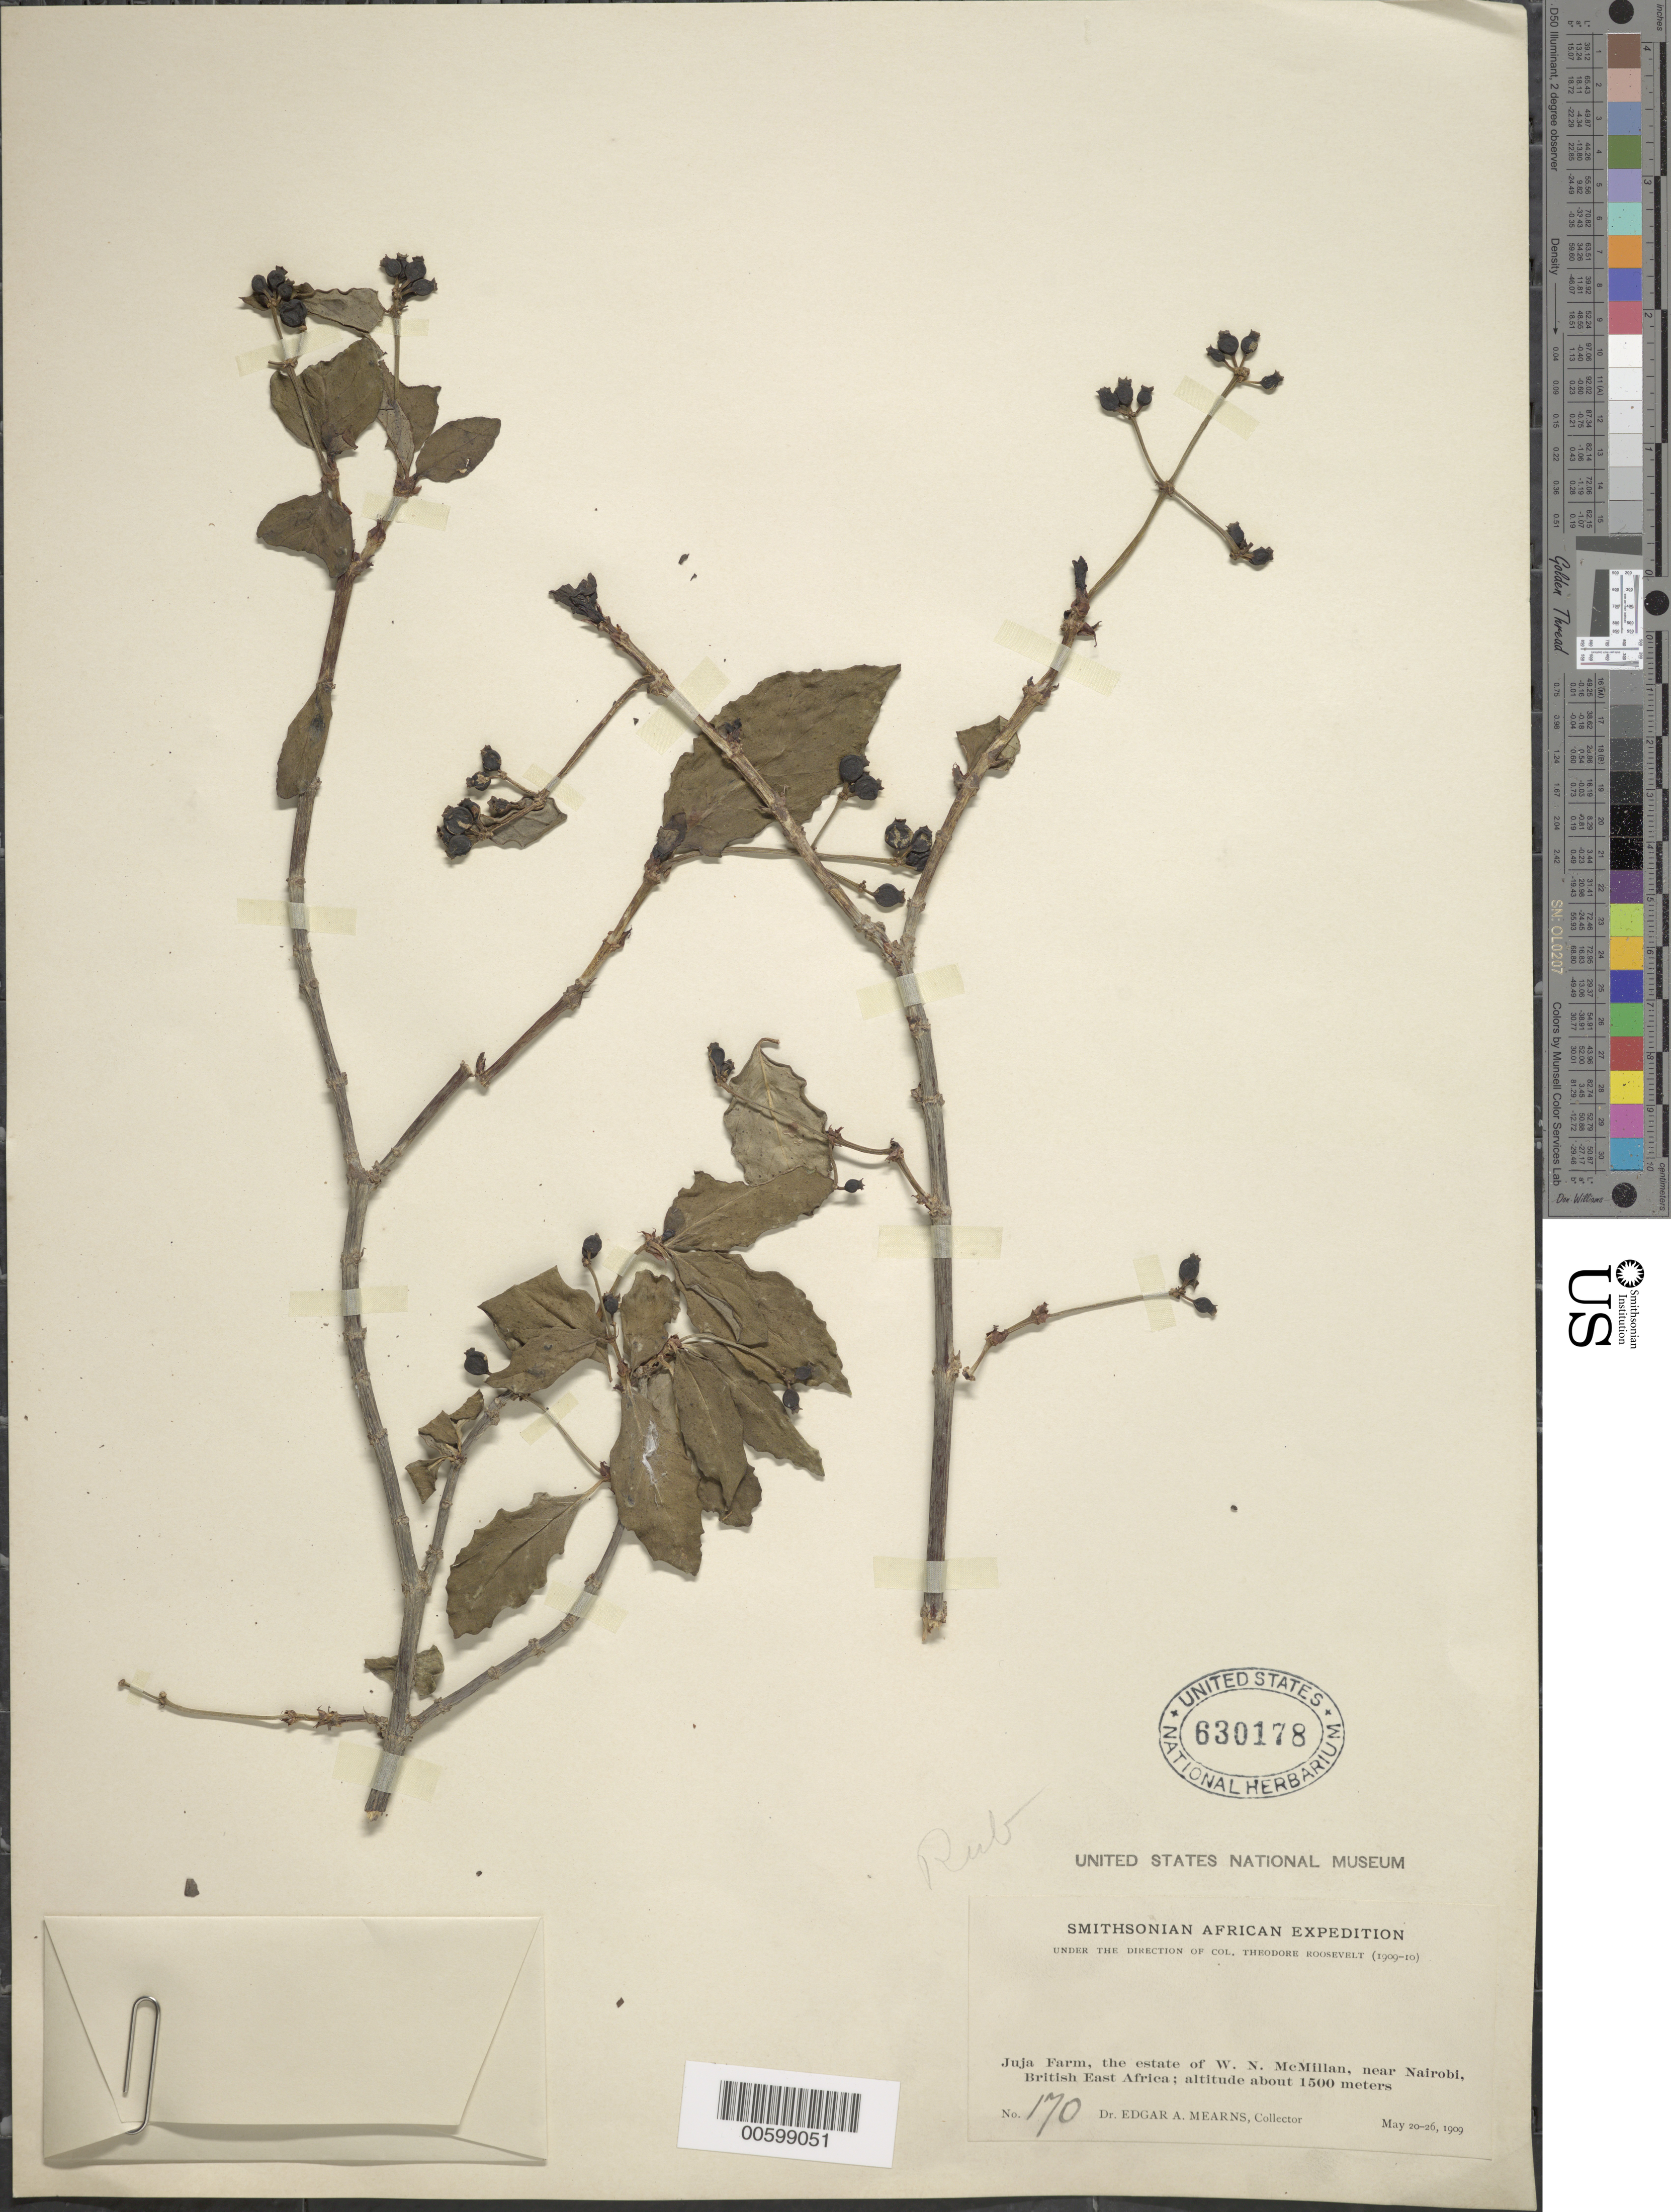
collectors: E. A. Mearns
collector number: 170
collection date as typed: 20 May 1909 to 26 May 1909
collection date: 1909-05-20/1909-05-26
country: Kenya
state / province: Nairobi Area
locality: Juja Farm, the estate of McMIllan, near Nairobi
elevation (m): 1500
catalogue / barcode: US 630178